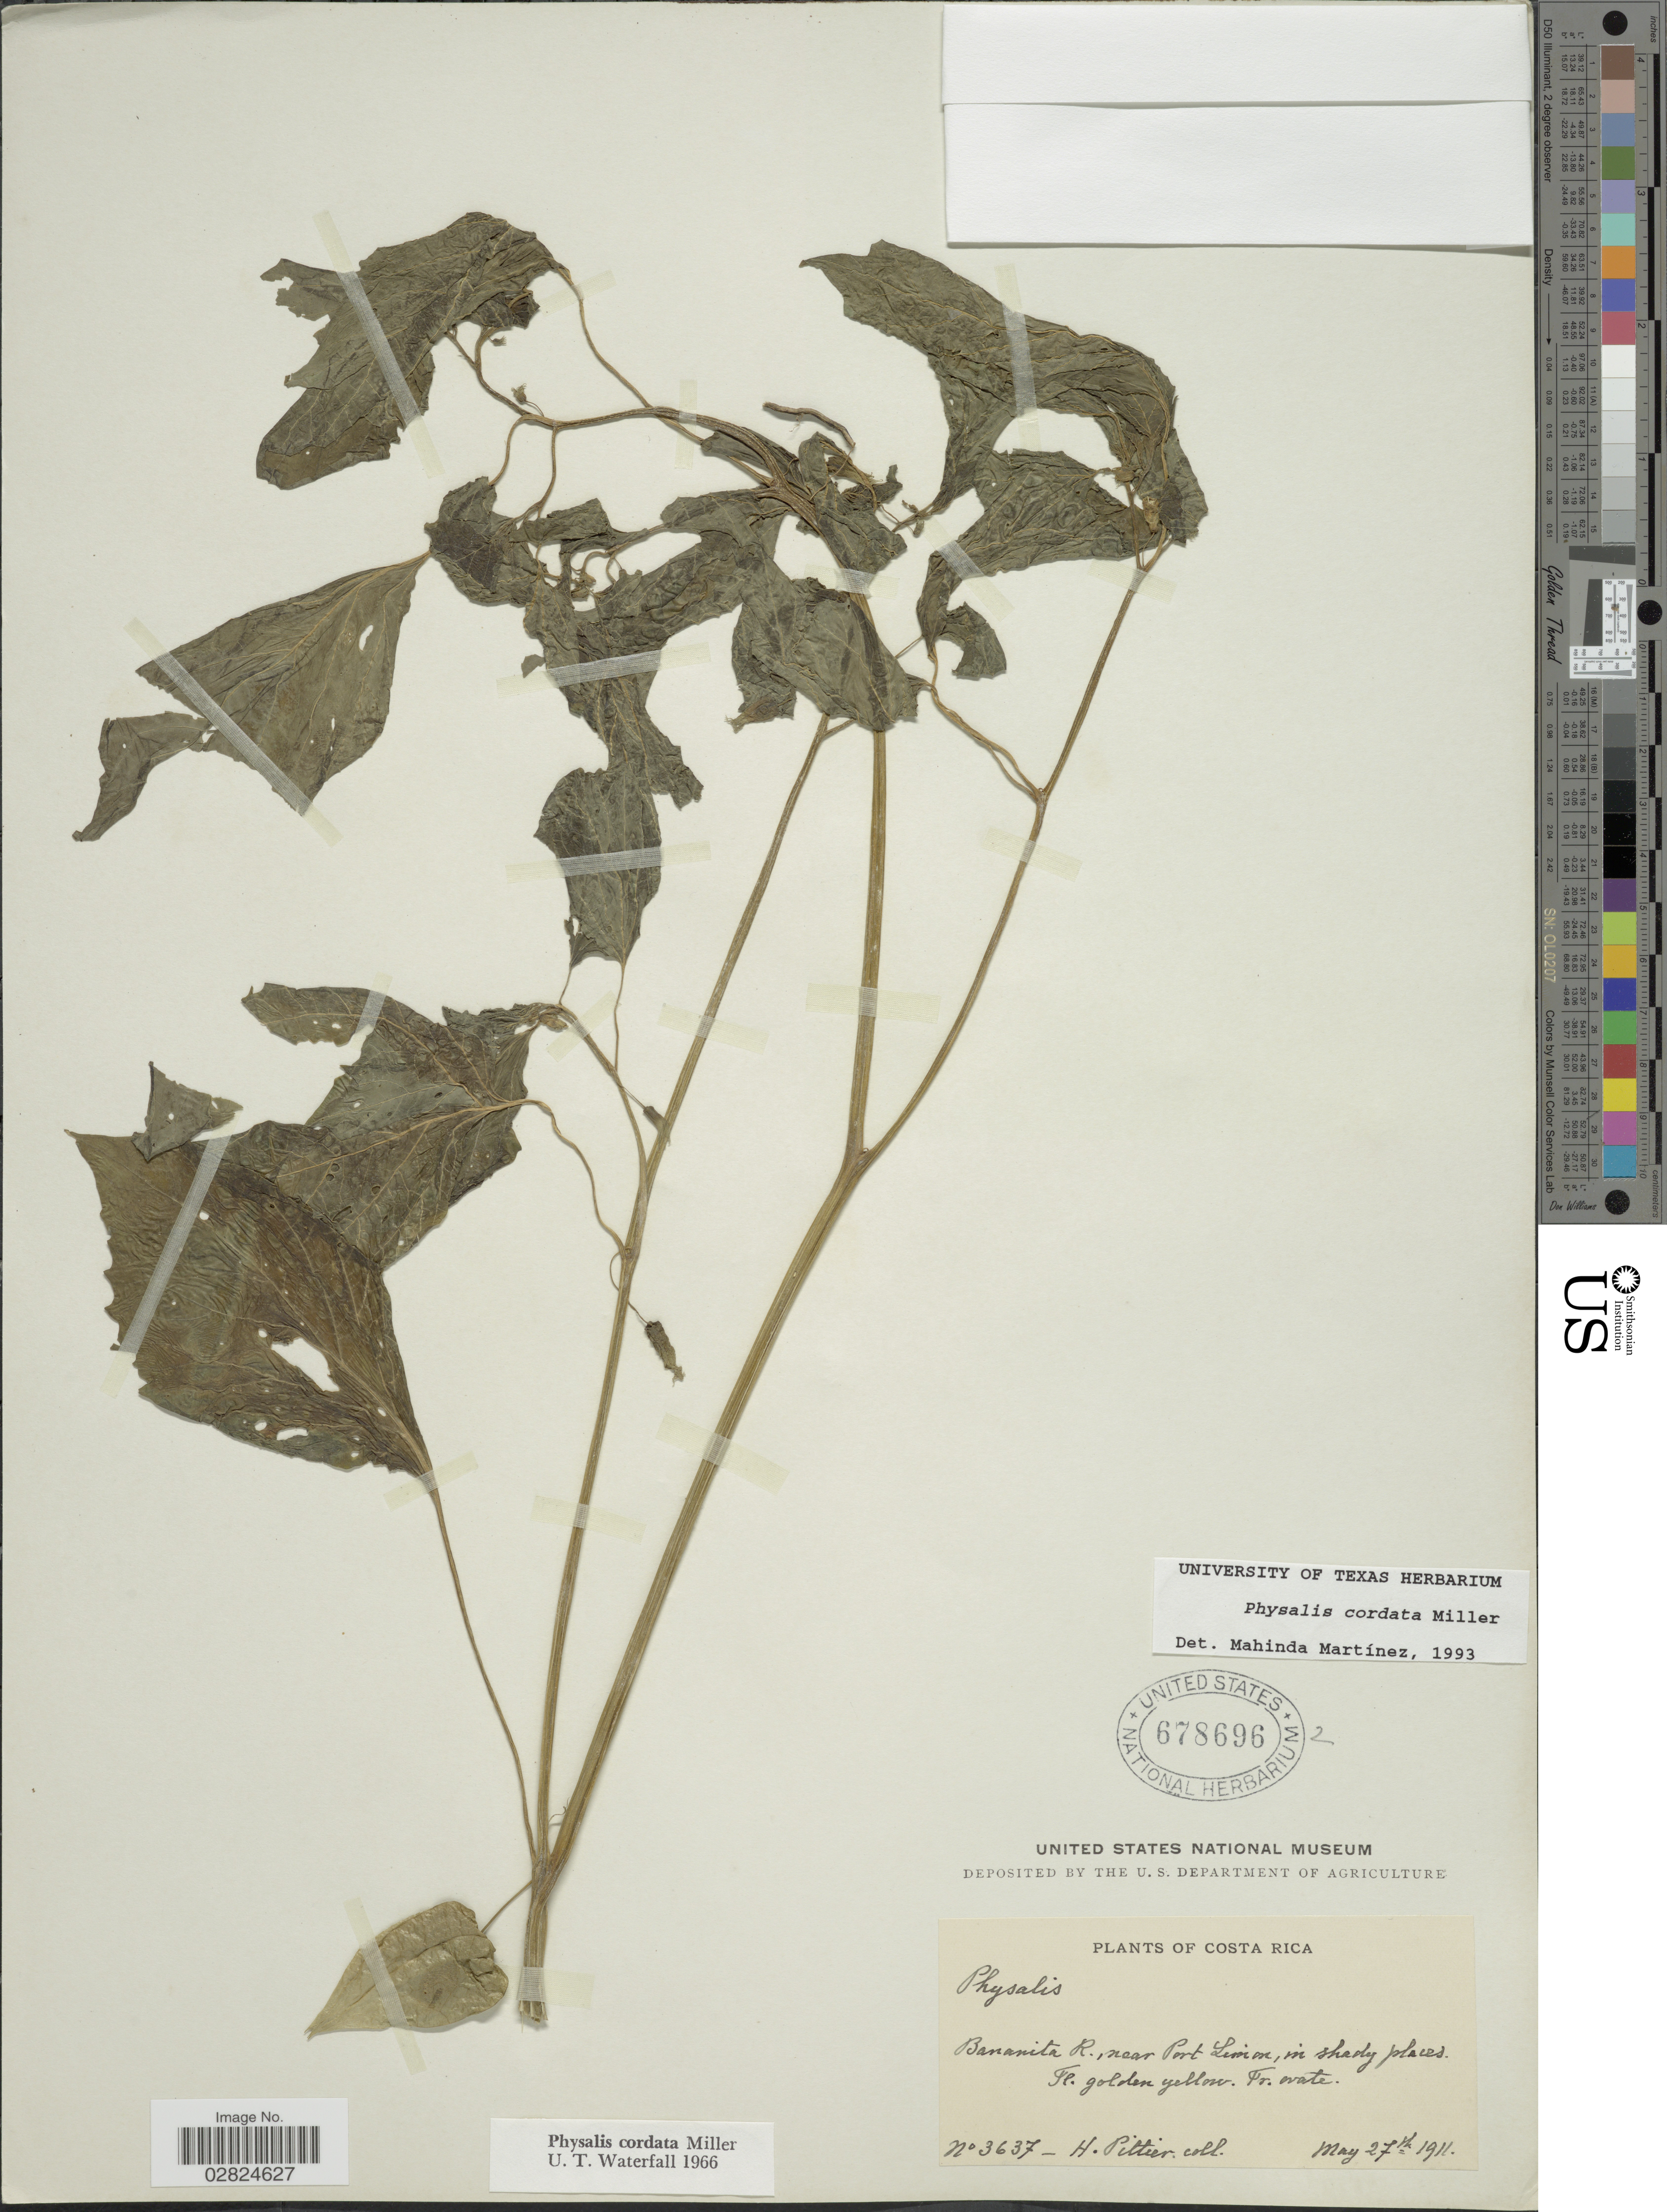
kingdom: Plantae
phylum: Tracheophyta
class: Magnoliopsida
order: Solanales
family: Solanaceae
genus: Physalis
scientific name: Physalis cordata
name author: Mill.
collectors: H. F. Pittier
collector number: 3637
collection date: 1911-05-27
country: Costa Rica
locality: Bananita R., near Port Limon.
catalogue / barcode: US 678696